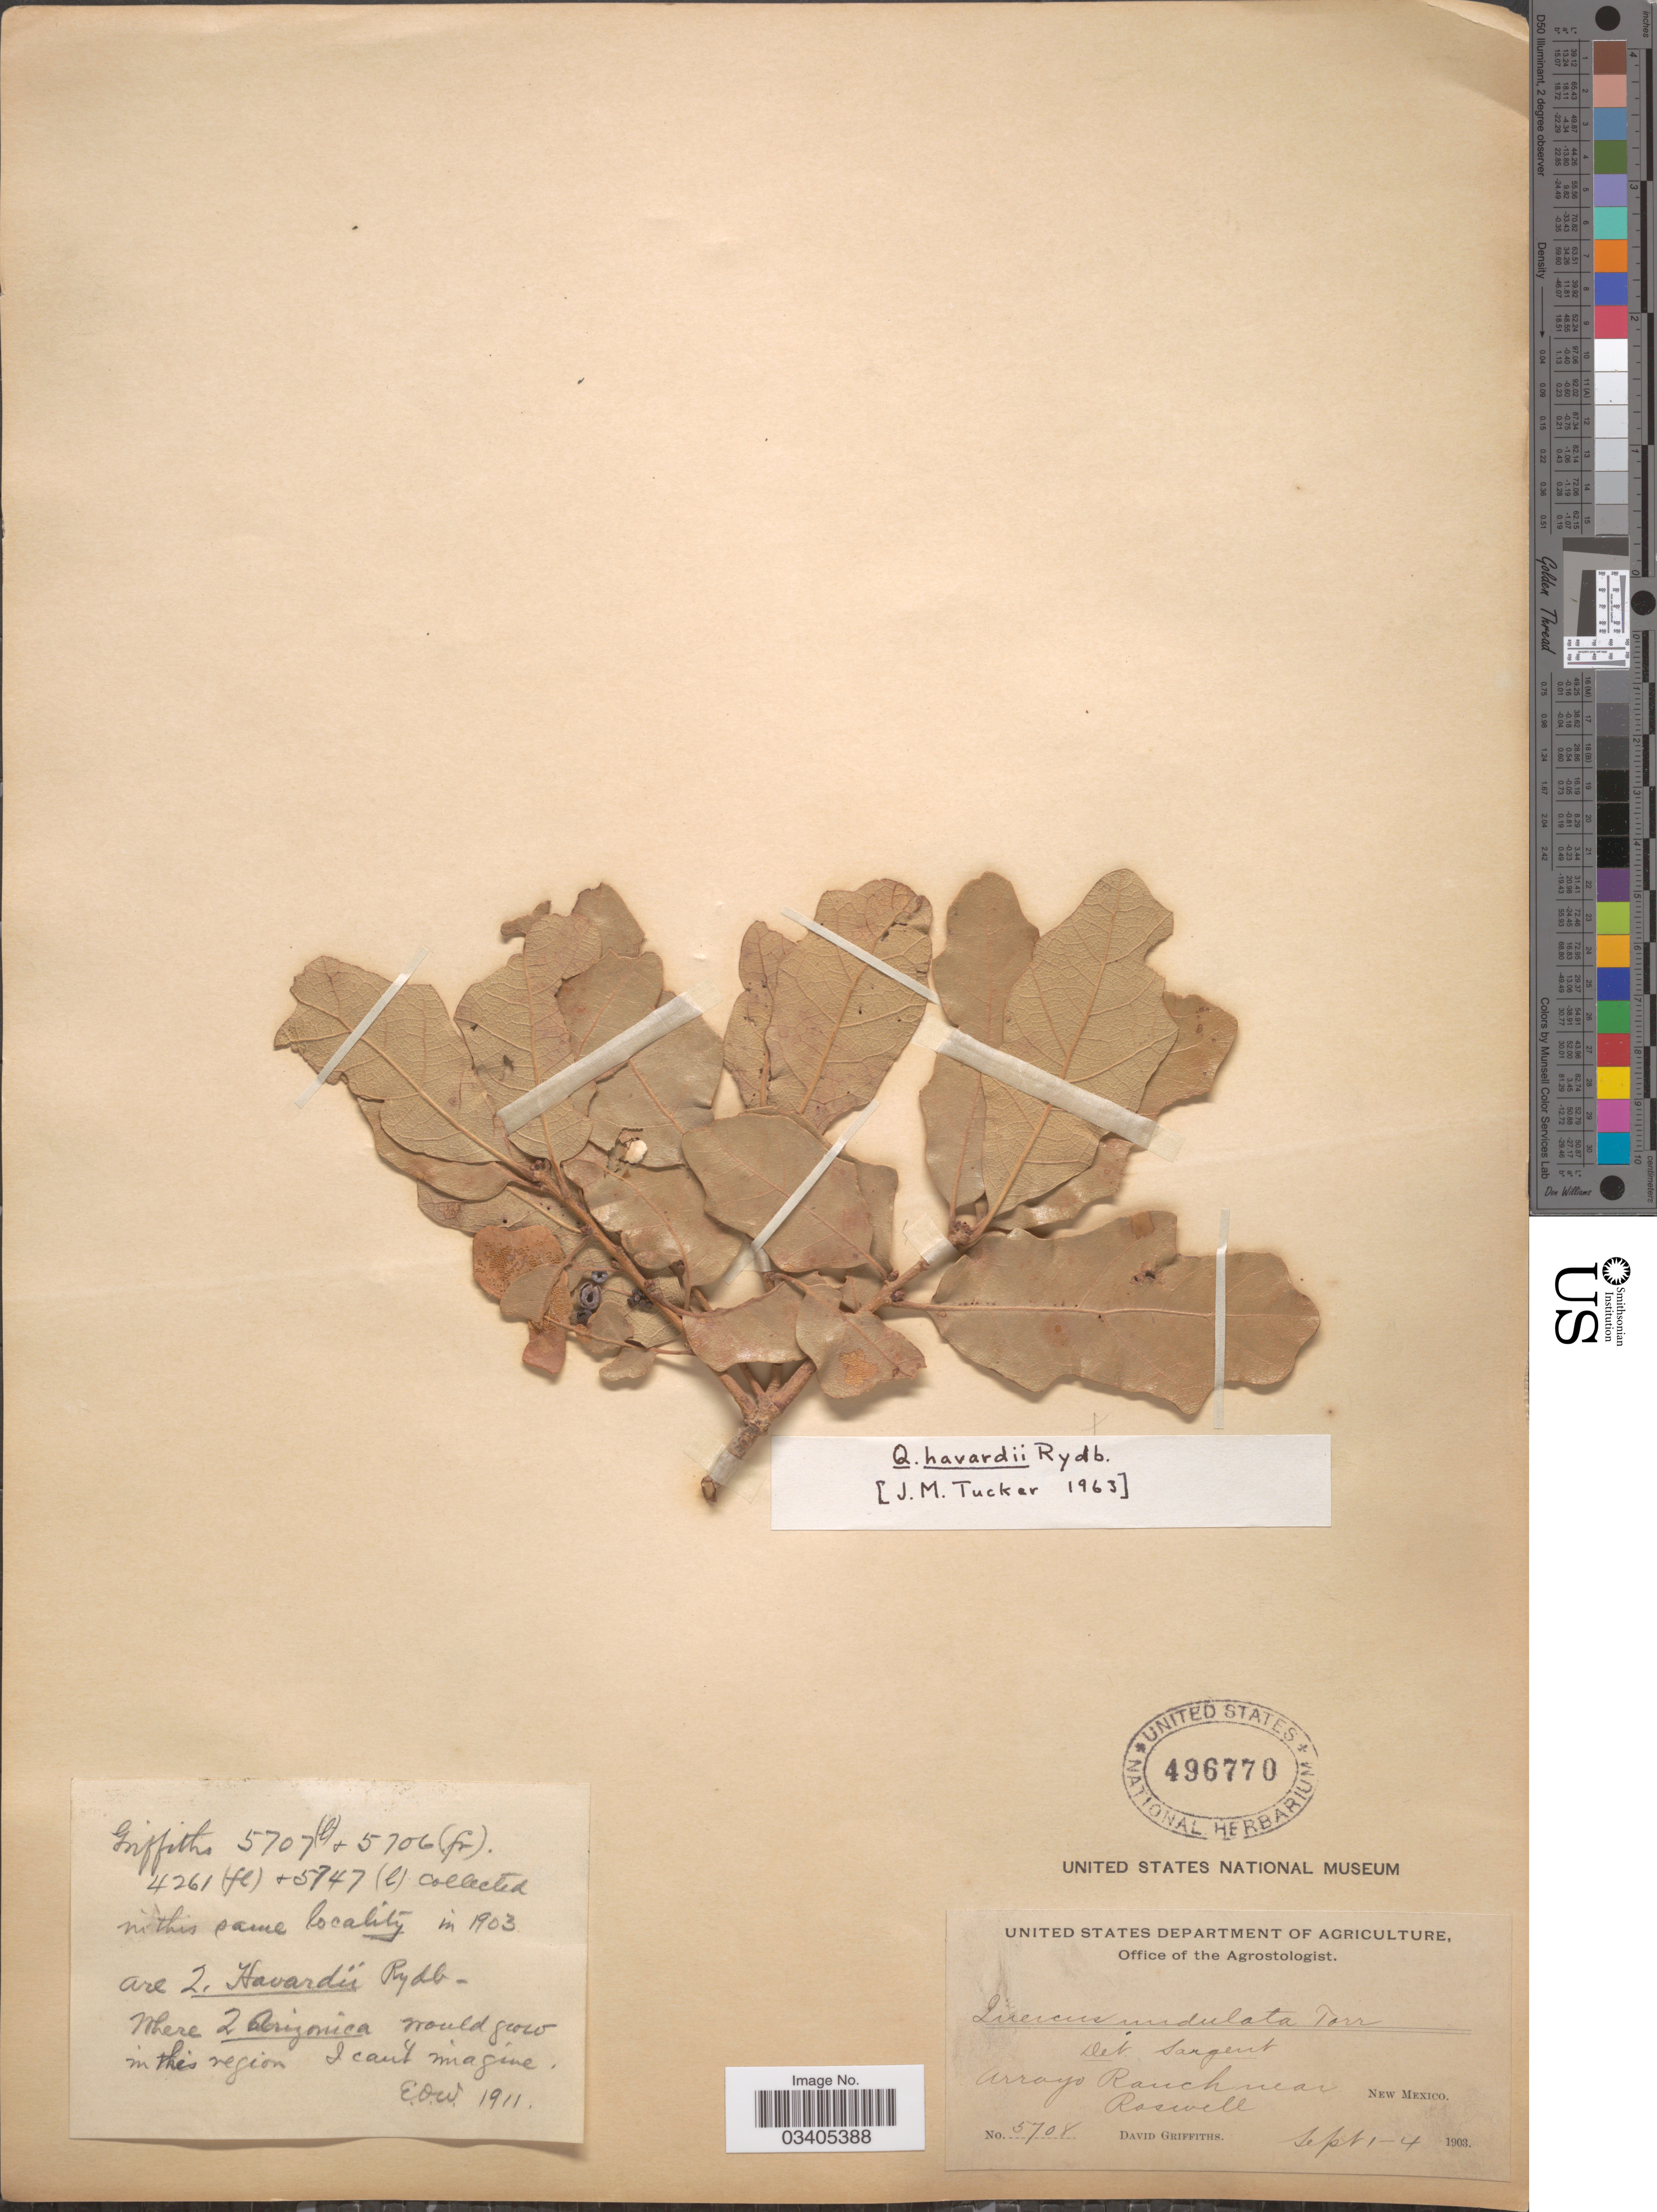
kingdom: Plantae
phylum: Tracheophyta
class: Magnoliopsida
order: Fagales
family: Fagaceae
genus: Quercus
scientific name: Quercus havardii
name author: Rydb.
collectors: D. Griffiths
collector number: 5708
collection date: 1903-09-01/1903-09-04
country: United States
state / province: New Mexico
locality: Arroyo Ranch near Roswell.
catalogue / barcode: US 496770